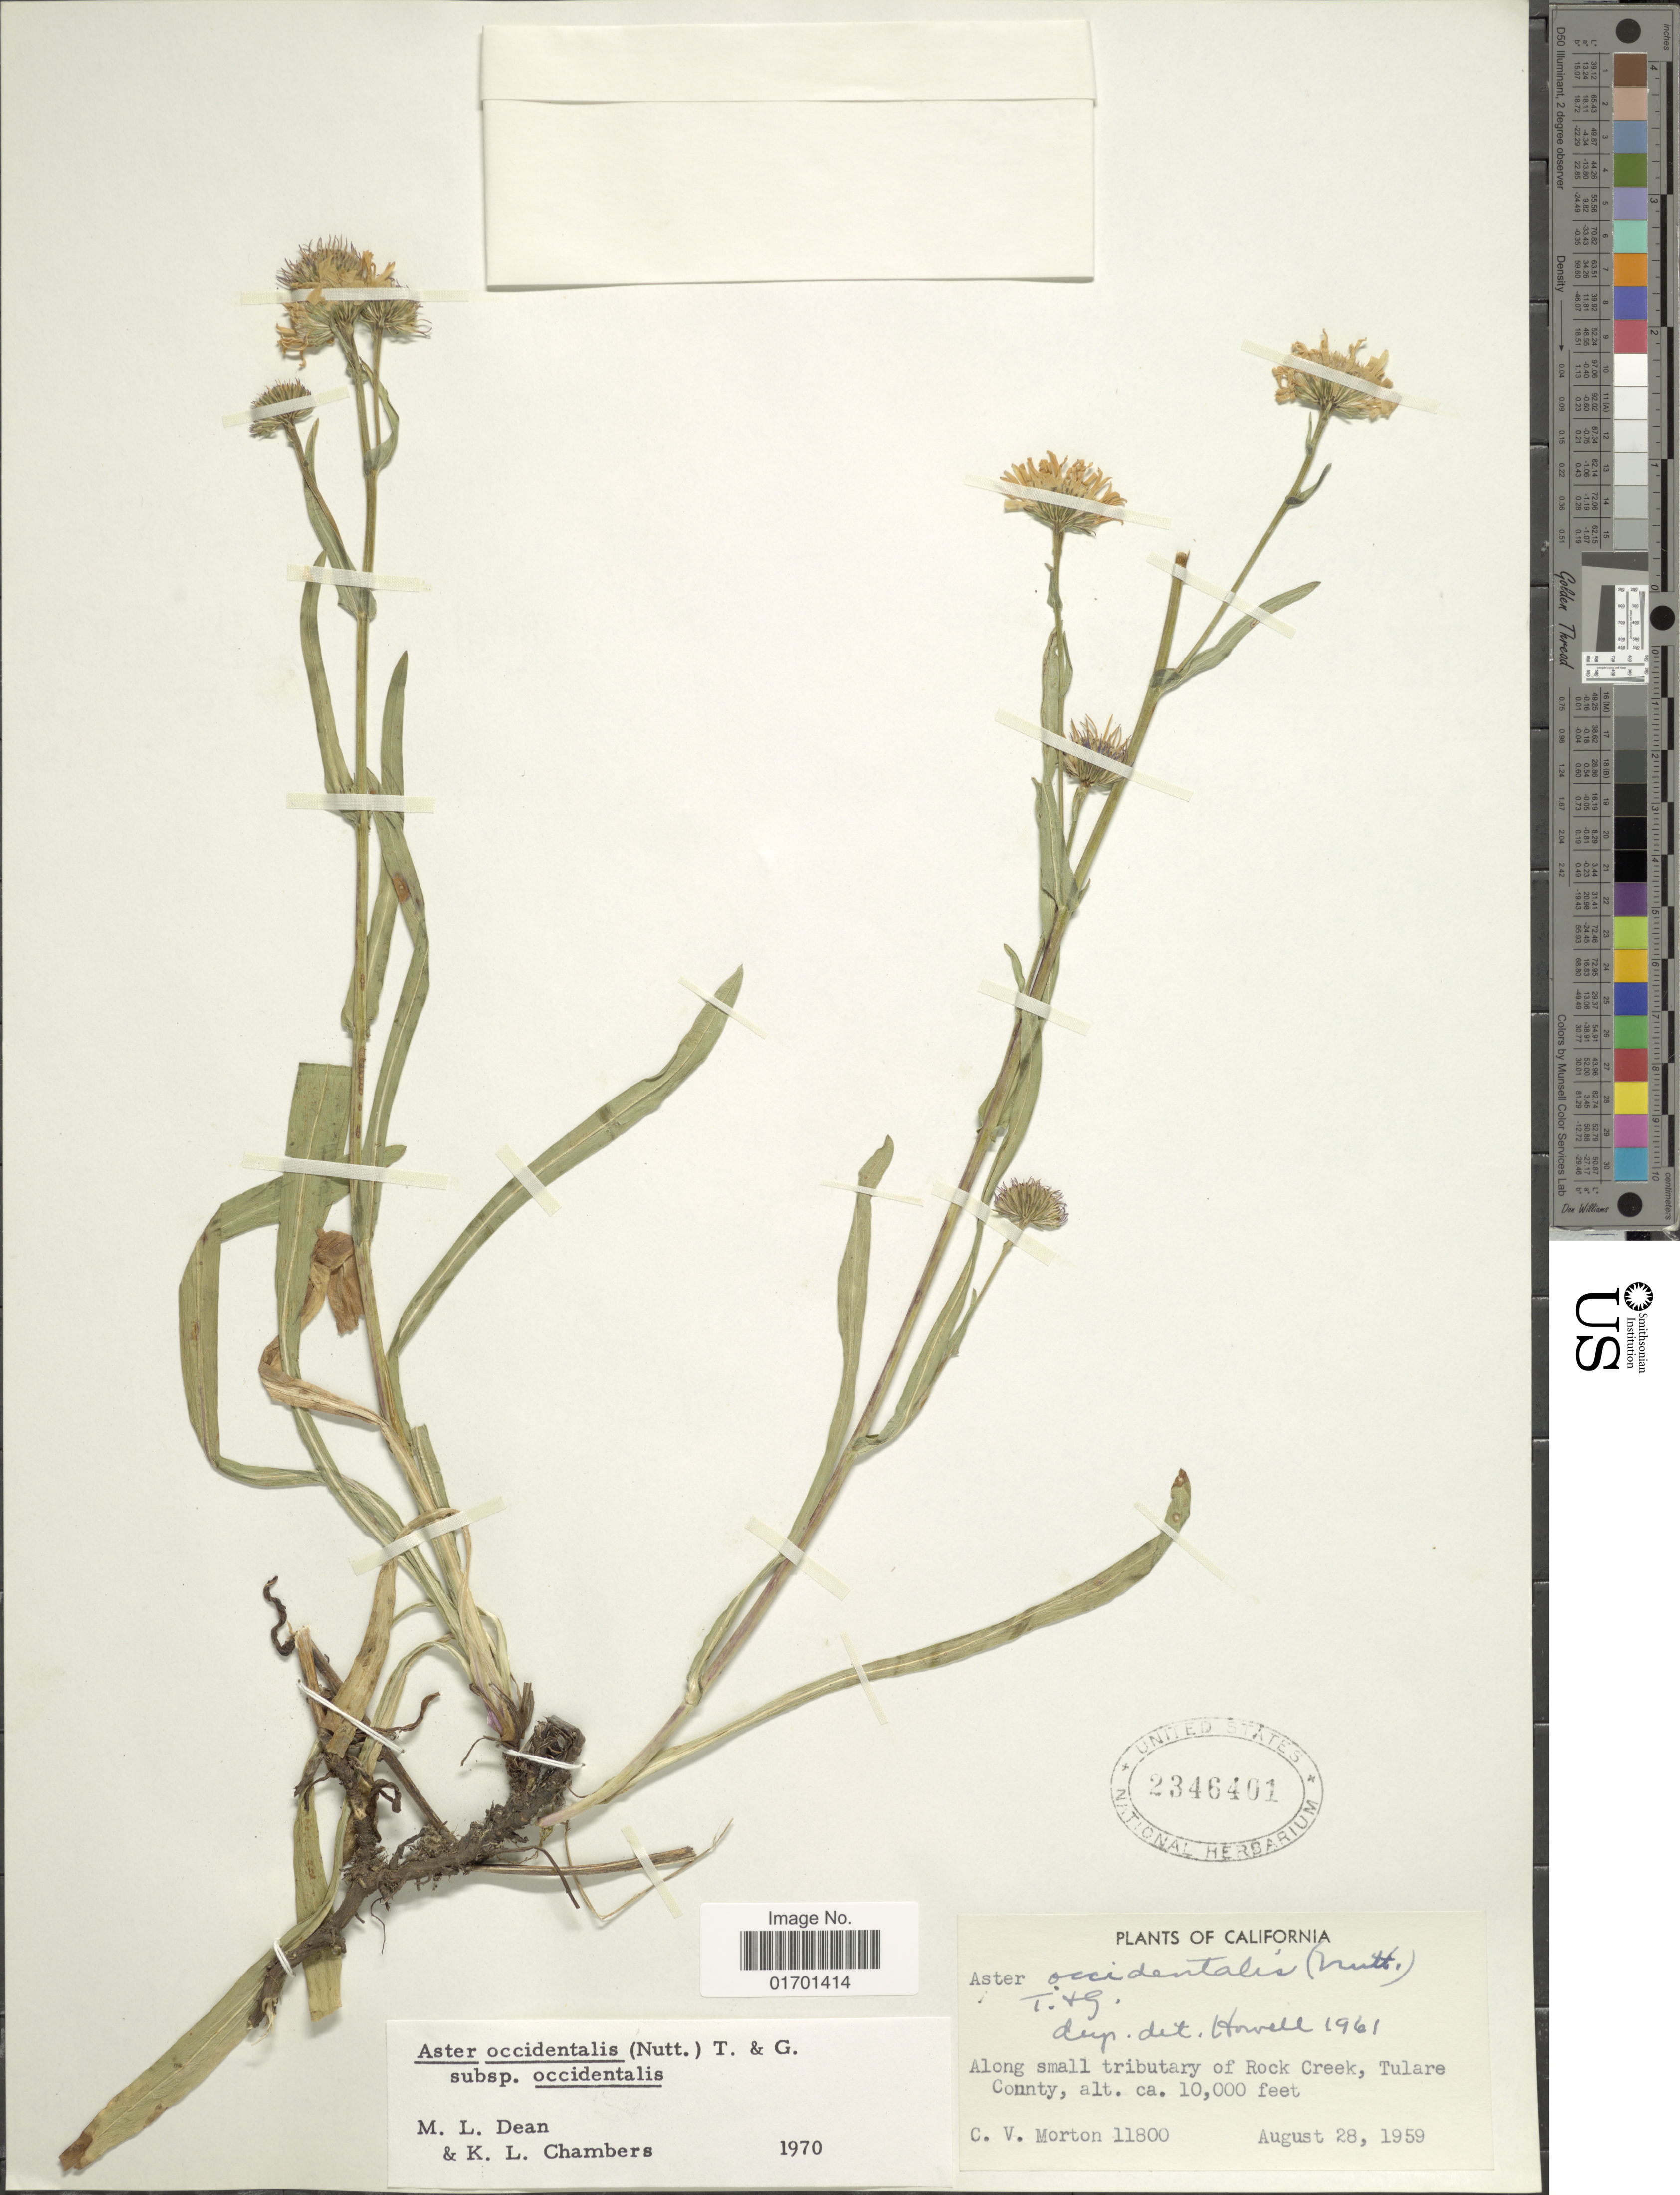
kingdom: Plantae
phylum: Tracheophyta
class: Magnoliopsida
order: Asterales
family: Asteraceae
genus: Symphyotrichum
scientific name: Symphyotrichum spathulatum var. spathulatum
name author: (Lindl.) G.L. Nesom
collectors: C. V. Morton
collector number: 11800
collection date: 1959-08-28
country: United States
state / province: California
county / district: Tulare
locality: Along small tributary of Rock Creek, Tulare County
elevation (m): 3048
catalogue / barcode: US 2346401